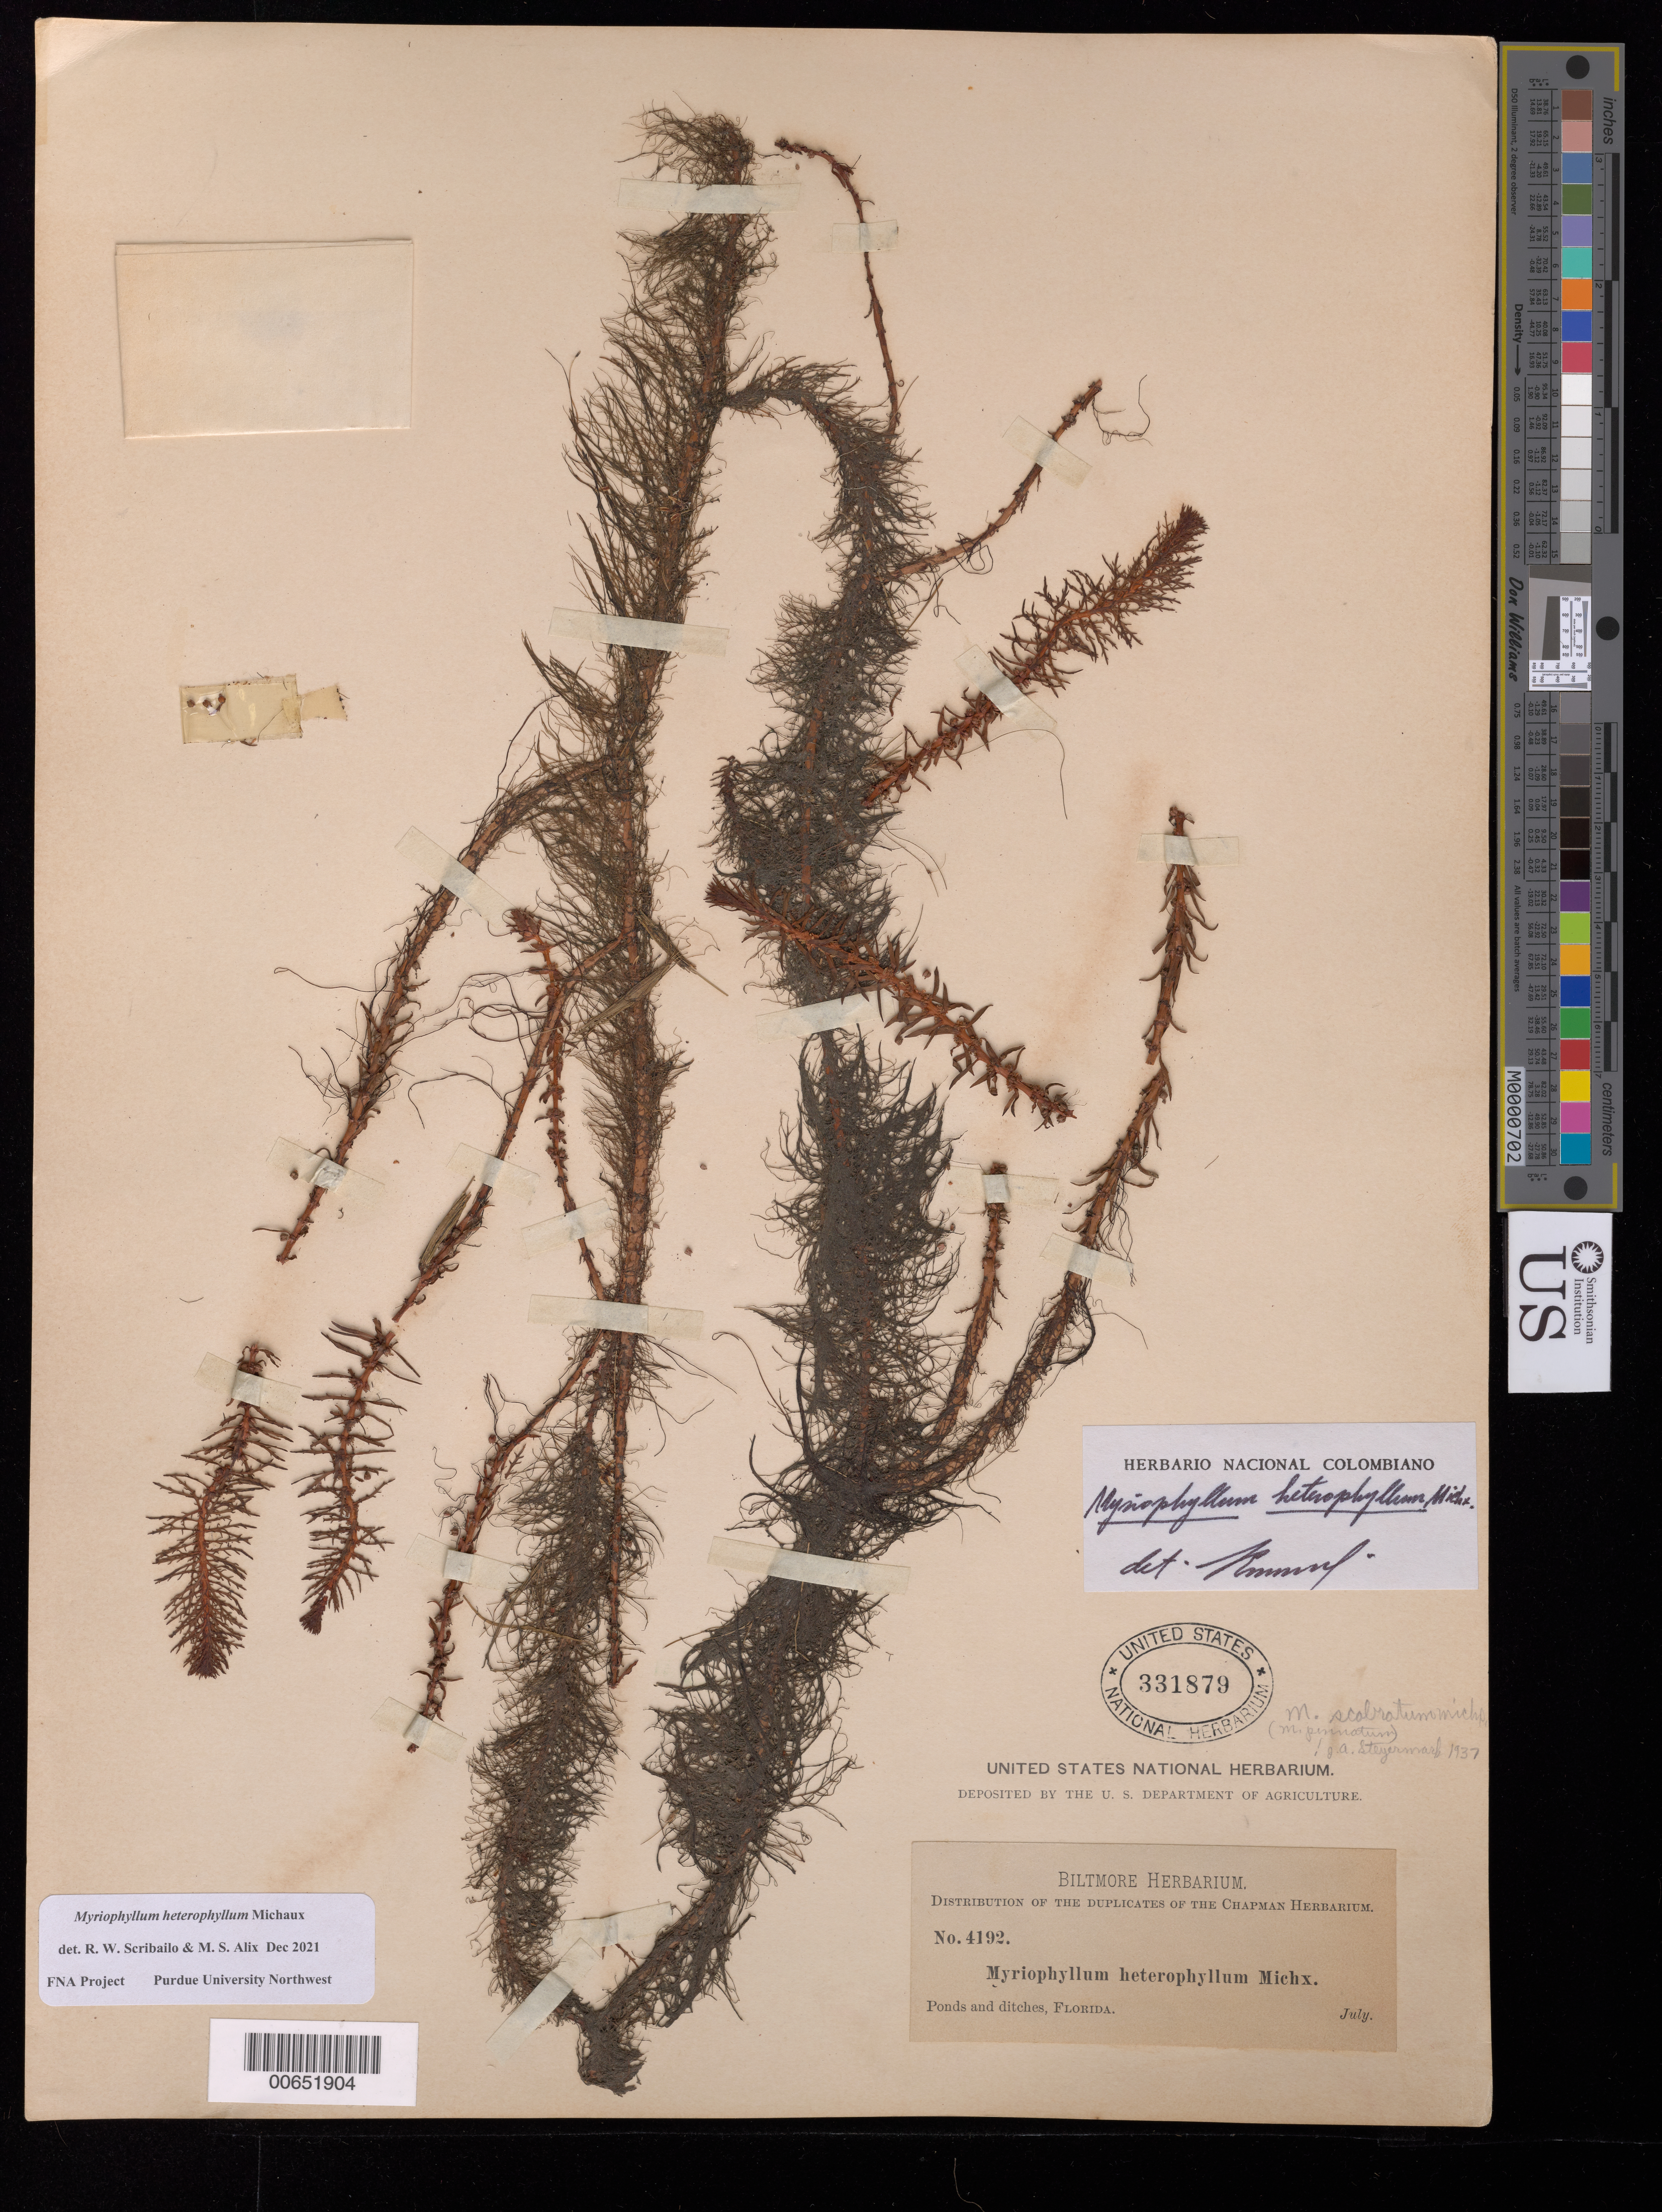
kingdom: Plantae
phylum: Tracheophyta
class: Magnoliopsida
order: Saxifragales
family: Haloragaceae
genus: Myriophyllum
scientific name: Myriophyllum heterophyllum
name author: Michx.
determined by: Scribailo, R. W.; Alix, M. S.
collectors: A. Chapman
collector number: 4192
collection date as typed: Jul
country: United States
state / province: Florida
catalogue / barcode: US 331879